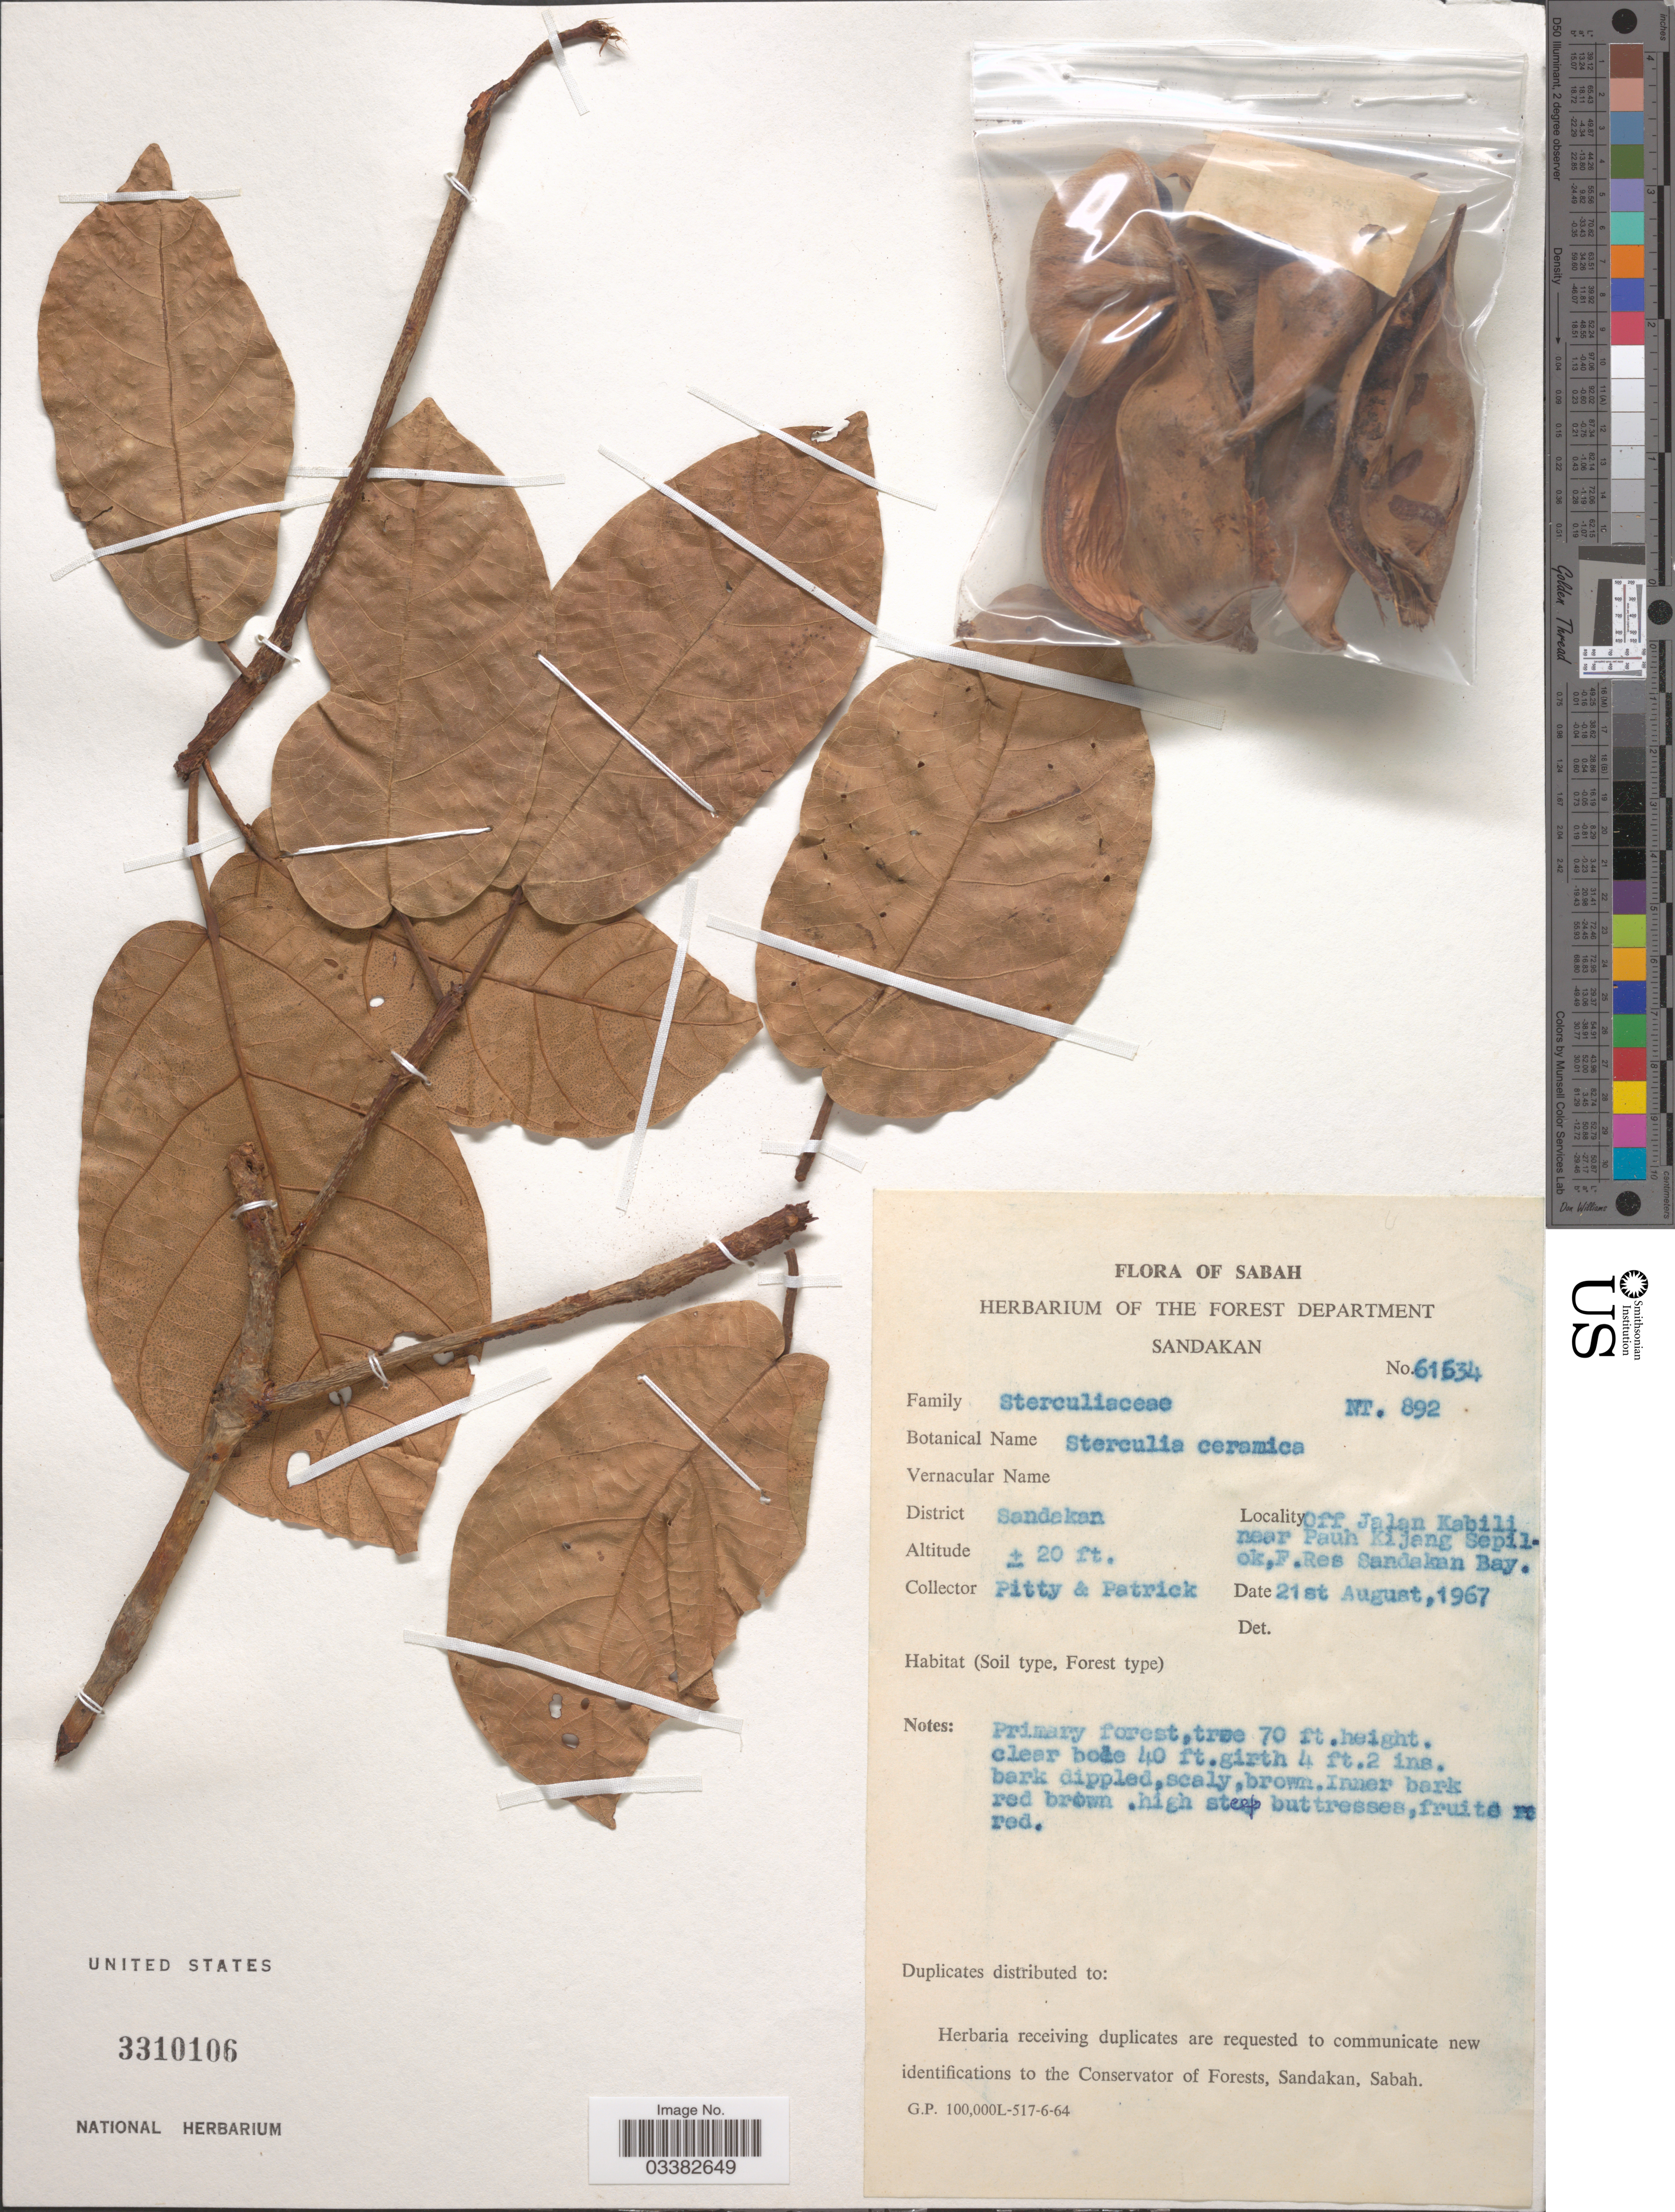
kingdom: Plantae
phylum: Tracheophyta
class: Magnoliopsida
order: Malvales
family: Malvaceae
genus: Sterculia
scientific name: Sterculia ceramica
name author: R. Br.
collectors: -- Pitty & Patrick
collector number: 61634/NT.892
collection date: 1967-08-21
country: Malaysia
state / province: Sabah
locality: District Sandakan. Off Jalan Kabili near Pauh Kijang Sepilok, F. Res Sandakan Bay.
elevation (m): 6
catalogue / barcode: US 3310106